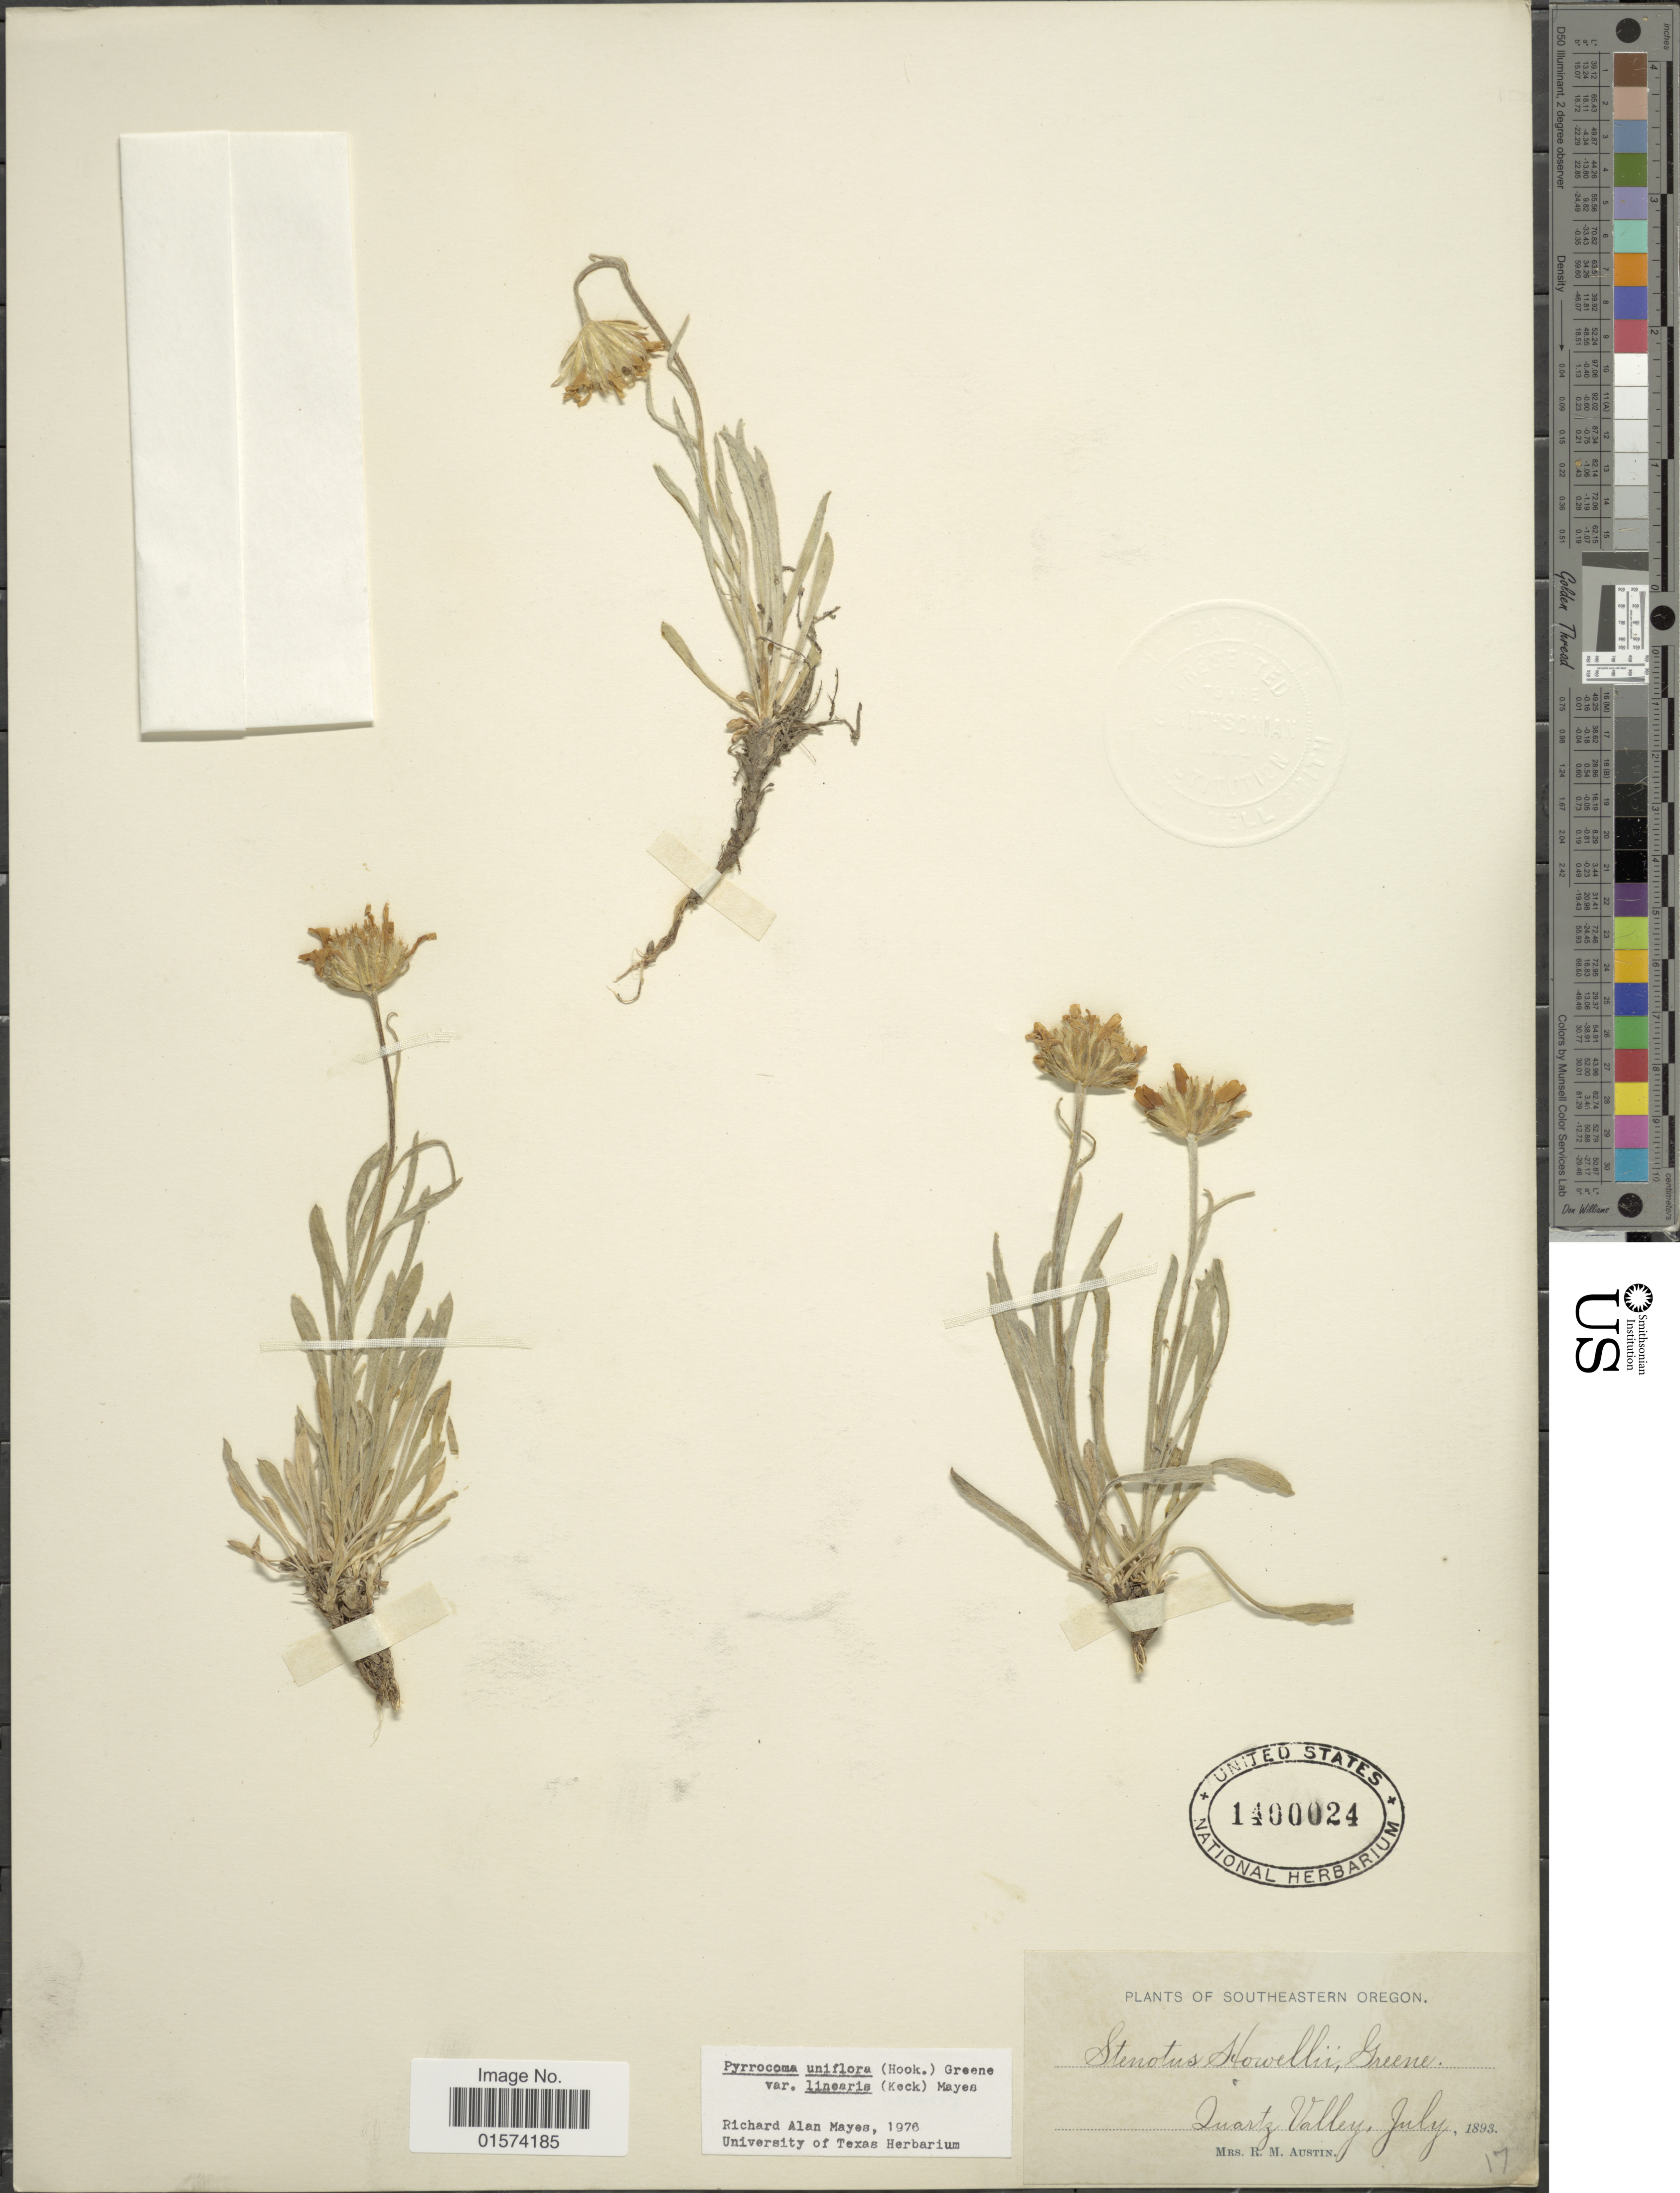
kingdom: Plantae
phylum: Tracheophyta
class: Magnoliopsida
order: Asterales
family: Asteraceae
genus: Pyrrocoma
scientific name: Pyrrocoma uniflora var. linearis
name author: (Kock) Mayes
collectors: R. Austin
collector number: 17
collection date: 1893-07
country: United States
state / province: Oregon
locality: Southeastern Oregon, Quartz Valley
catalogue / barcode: US 1400024